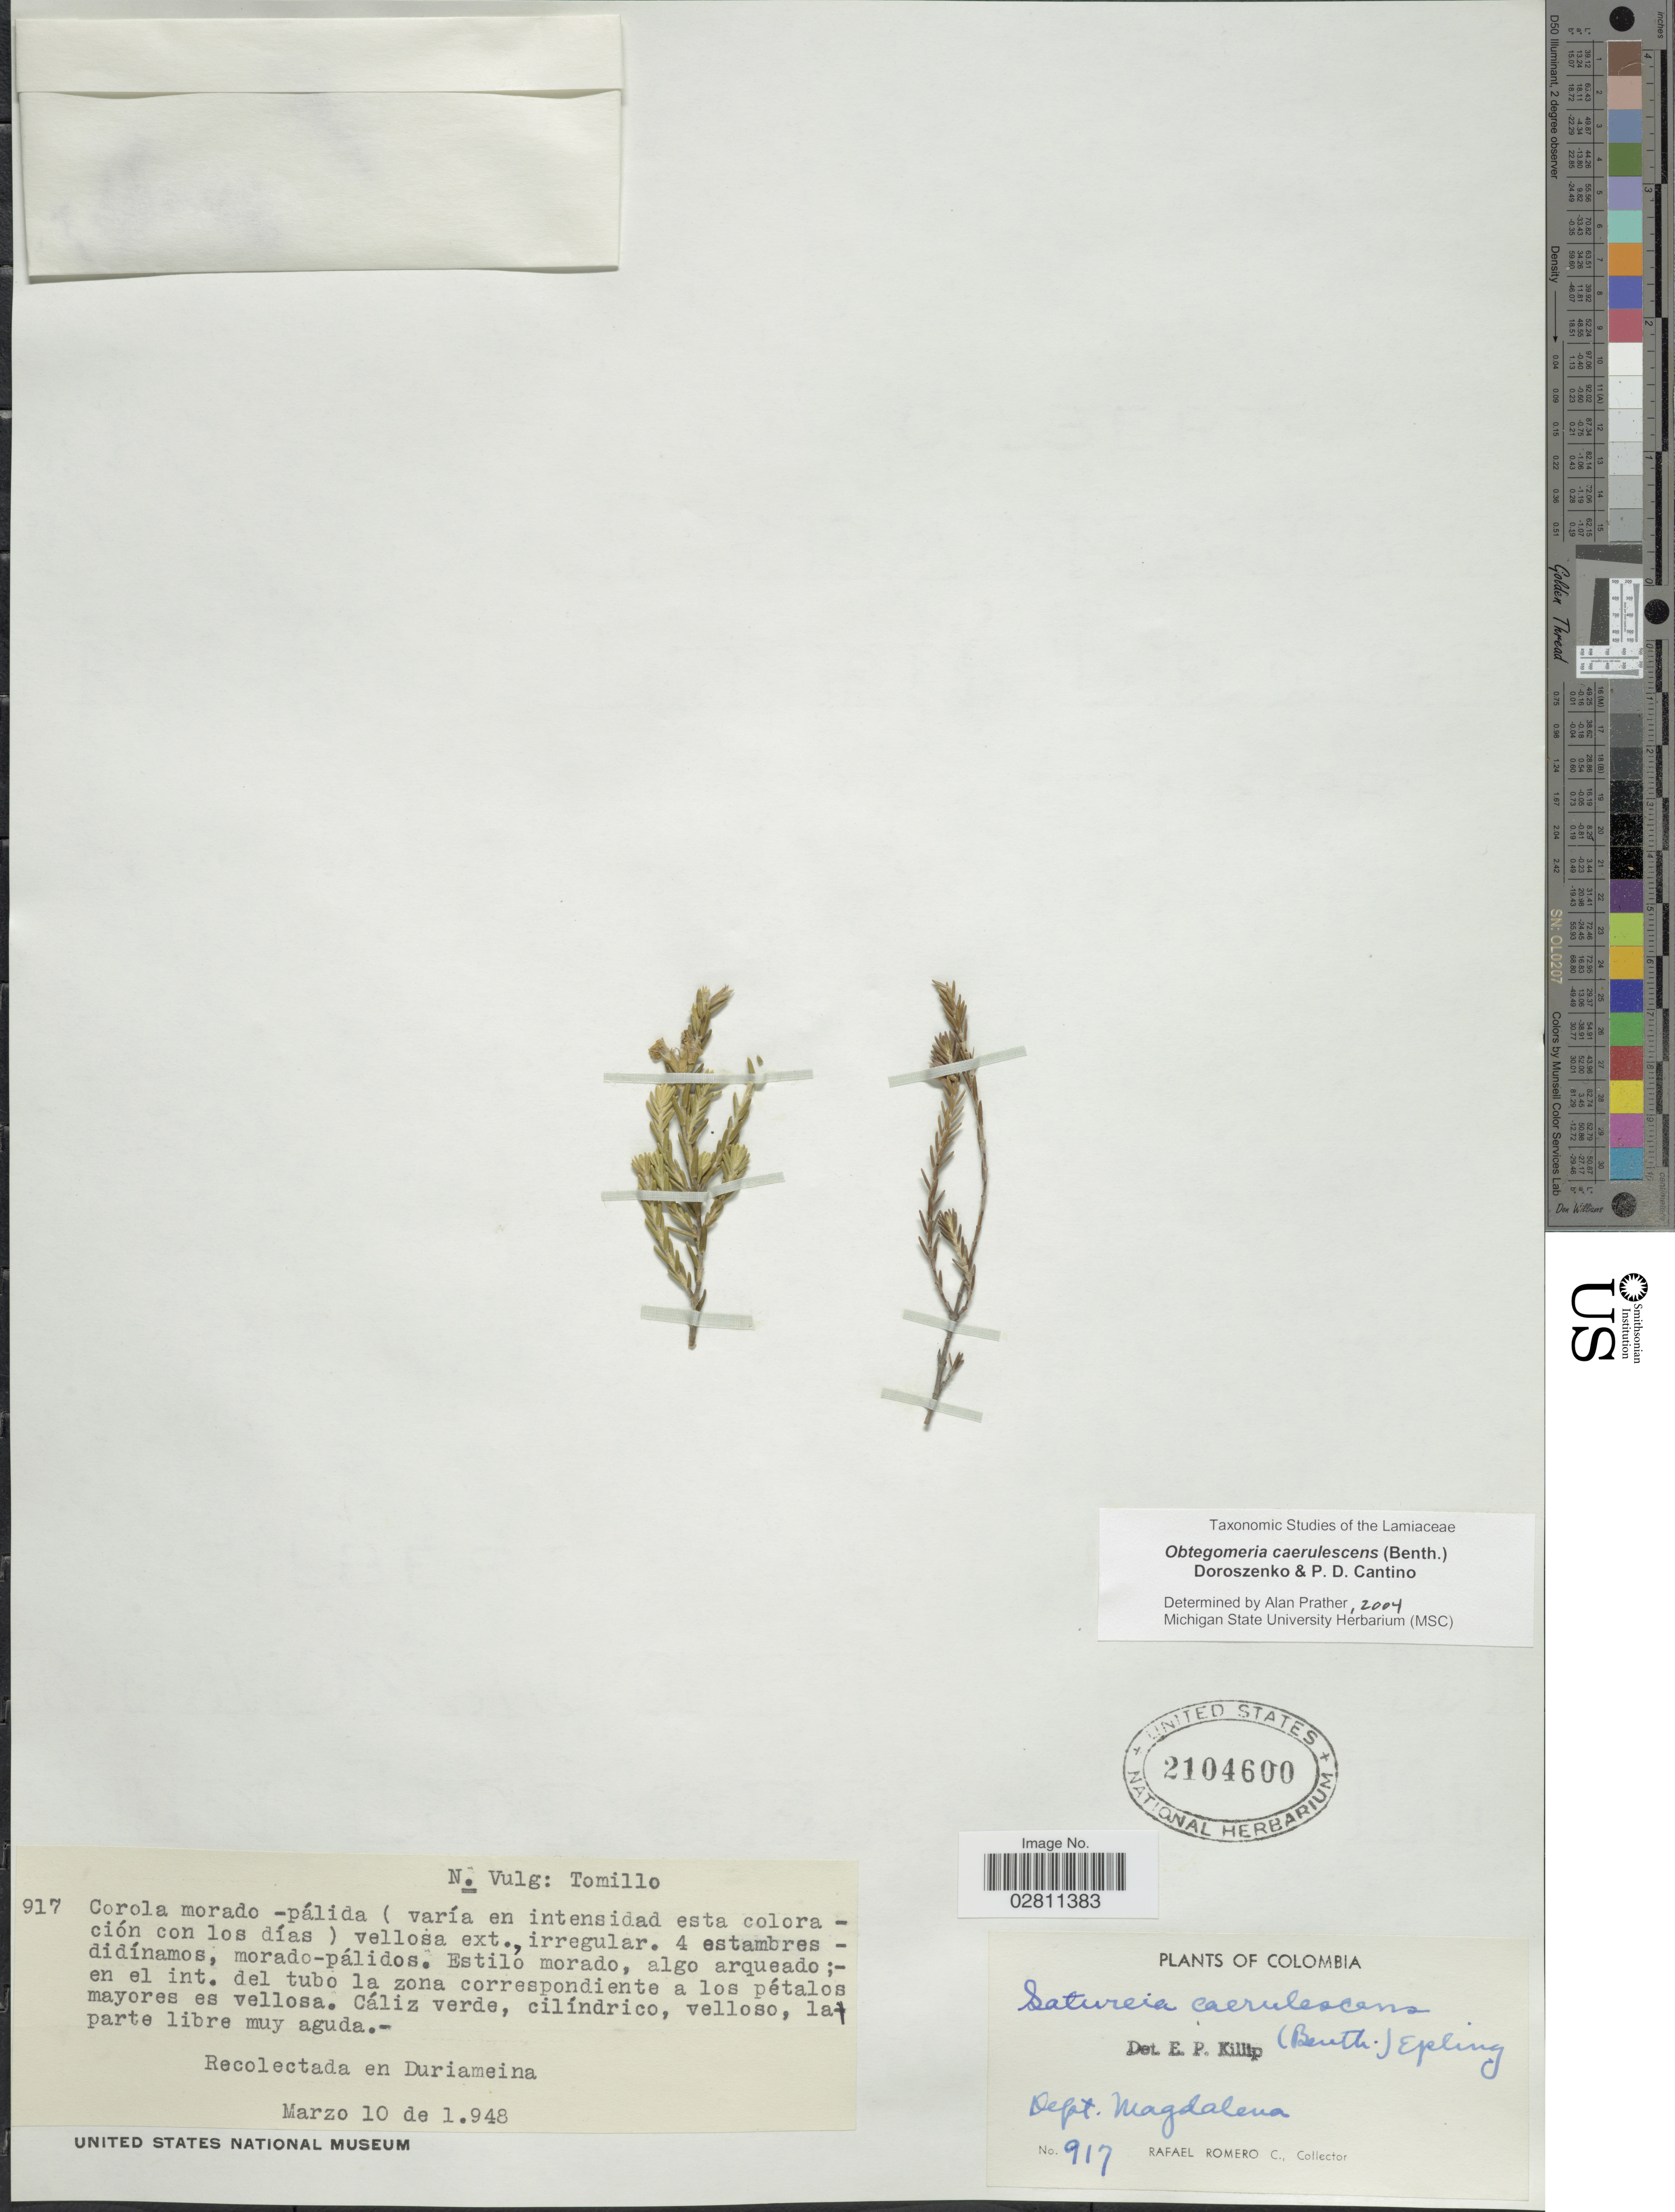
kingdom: Plantae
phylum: Tracheophyta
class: Magnoliopsida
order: Lamiales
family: Lamiaceae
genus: Obtegomeria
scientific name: Obtegomeria caerulescens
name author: (Benth.) Doroszenko & P.D. Cantino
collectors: R. Romero Castañeda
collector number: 917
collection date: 1948-03-10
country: Colombia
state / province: Magdalena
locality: Dep. Magdalena. Duriameina.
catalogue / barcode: US 2104600